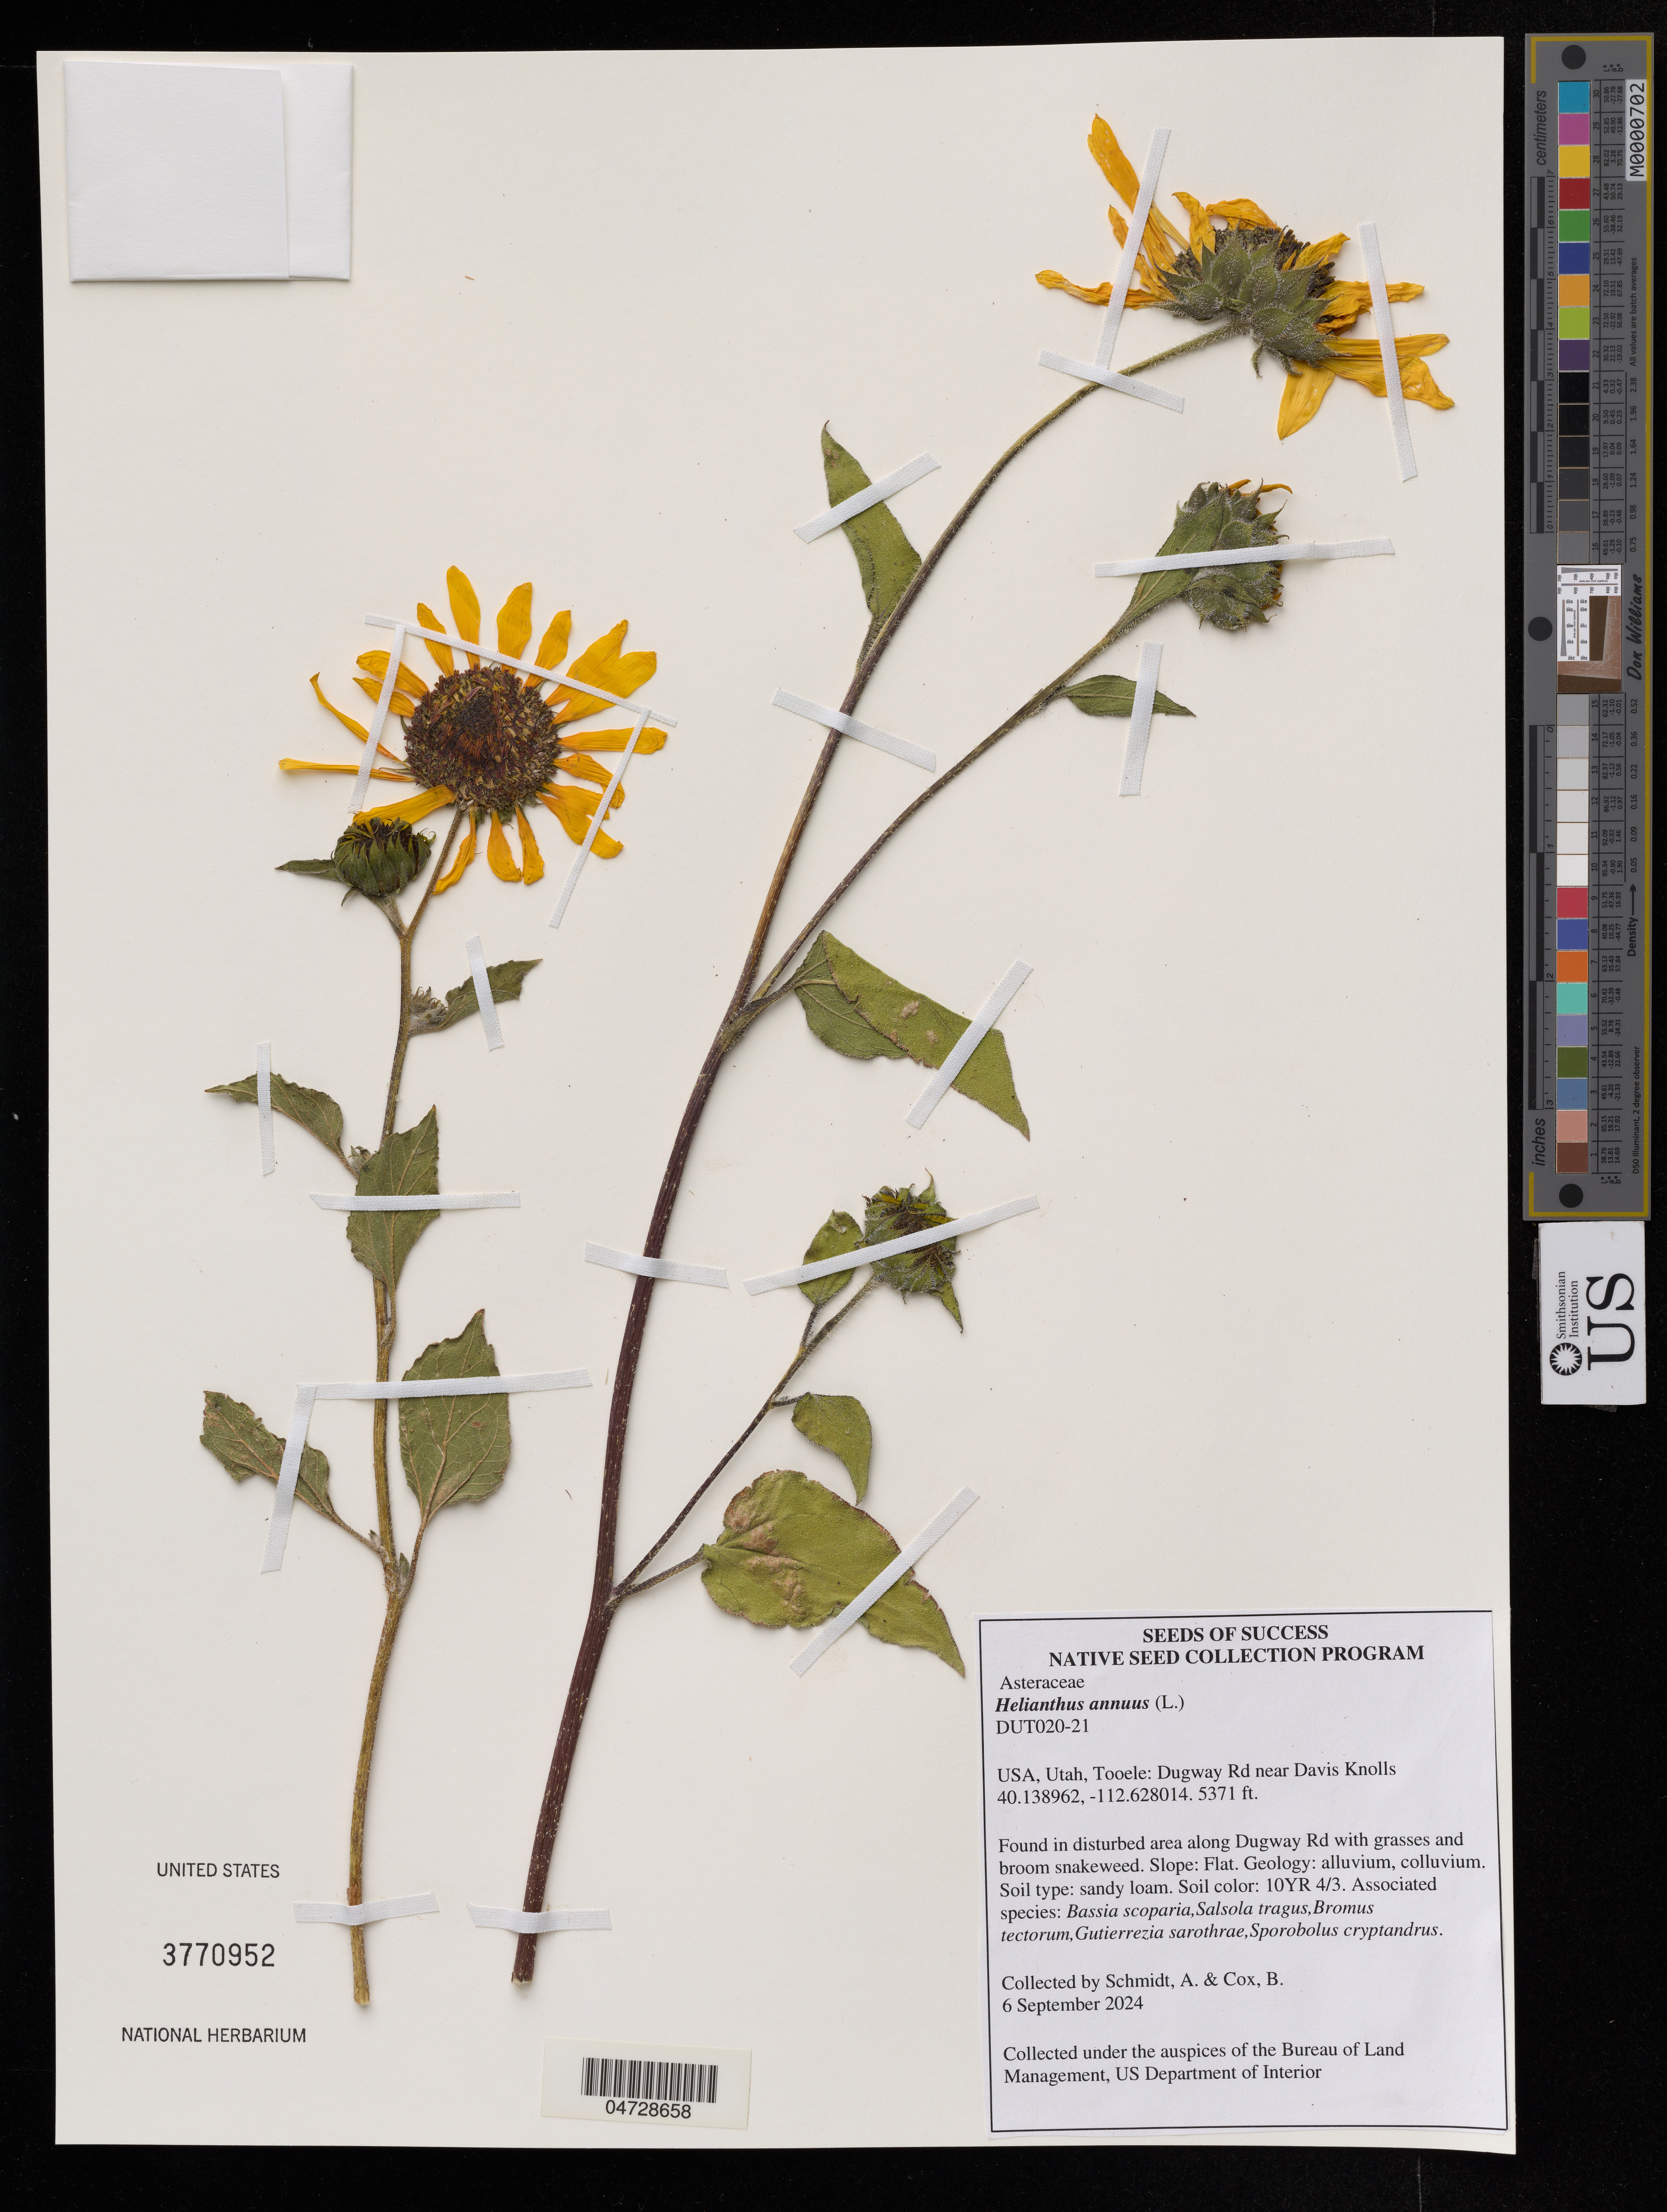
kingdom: Plantae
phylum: Tracheophyta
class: Magnoliopsida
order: Asterales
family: Asteraceae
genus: Helianthus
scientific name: Helianthus annuus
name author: L.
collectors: A. Schmidt & B. Cox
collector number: DUT020-21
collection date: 2024-09-06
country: United States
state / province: Utah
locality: Dugway Rd near Davis Knolls.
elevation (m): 1637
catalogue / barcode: US 3770952